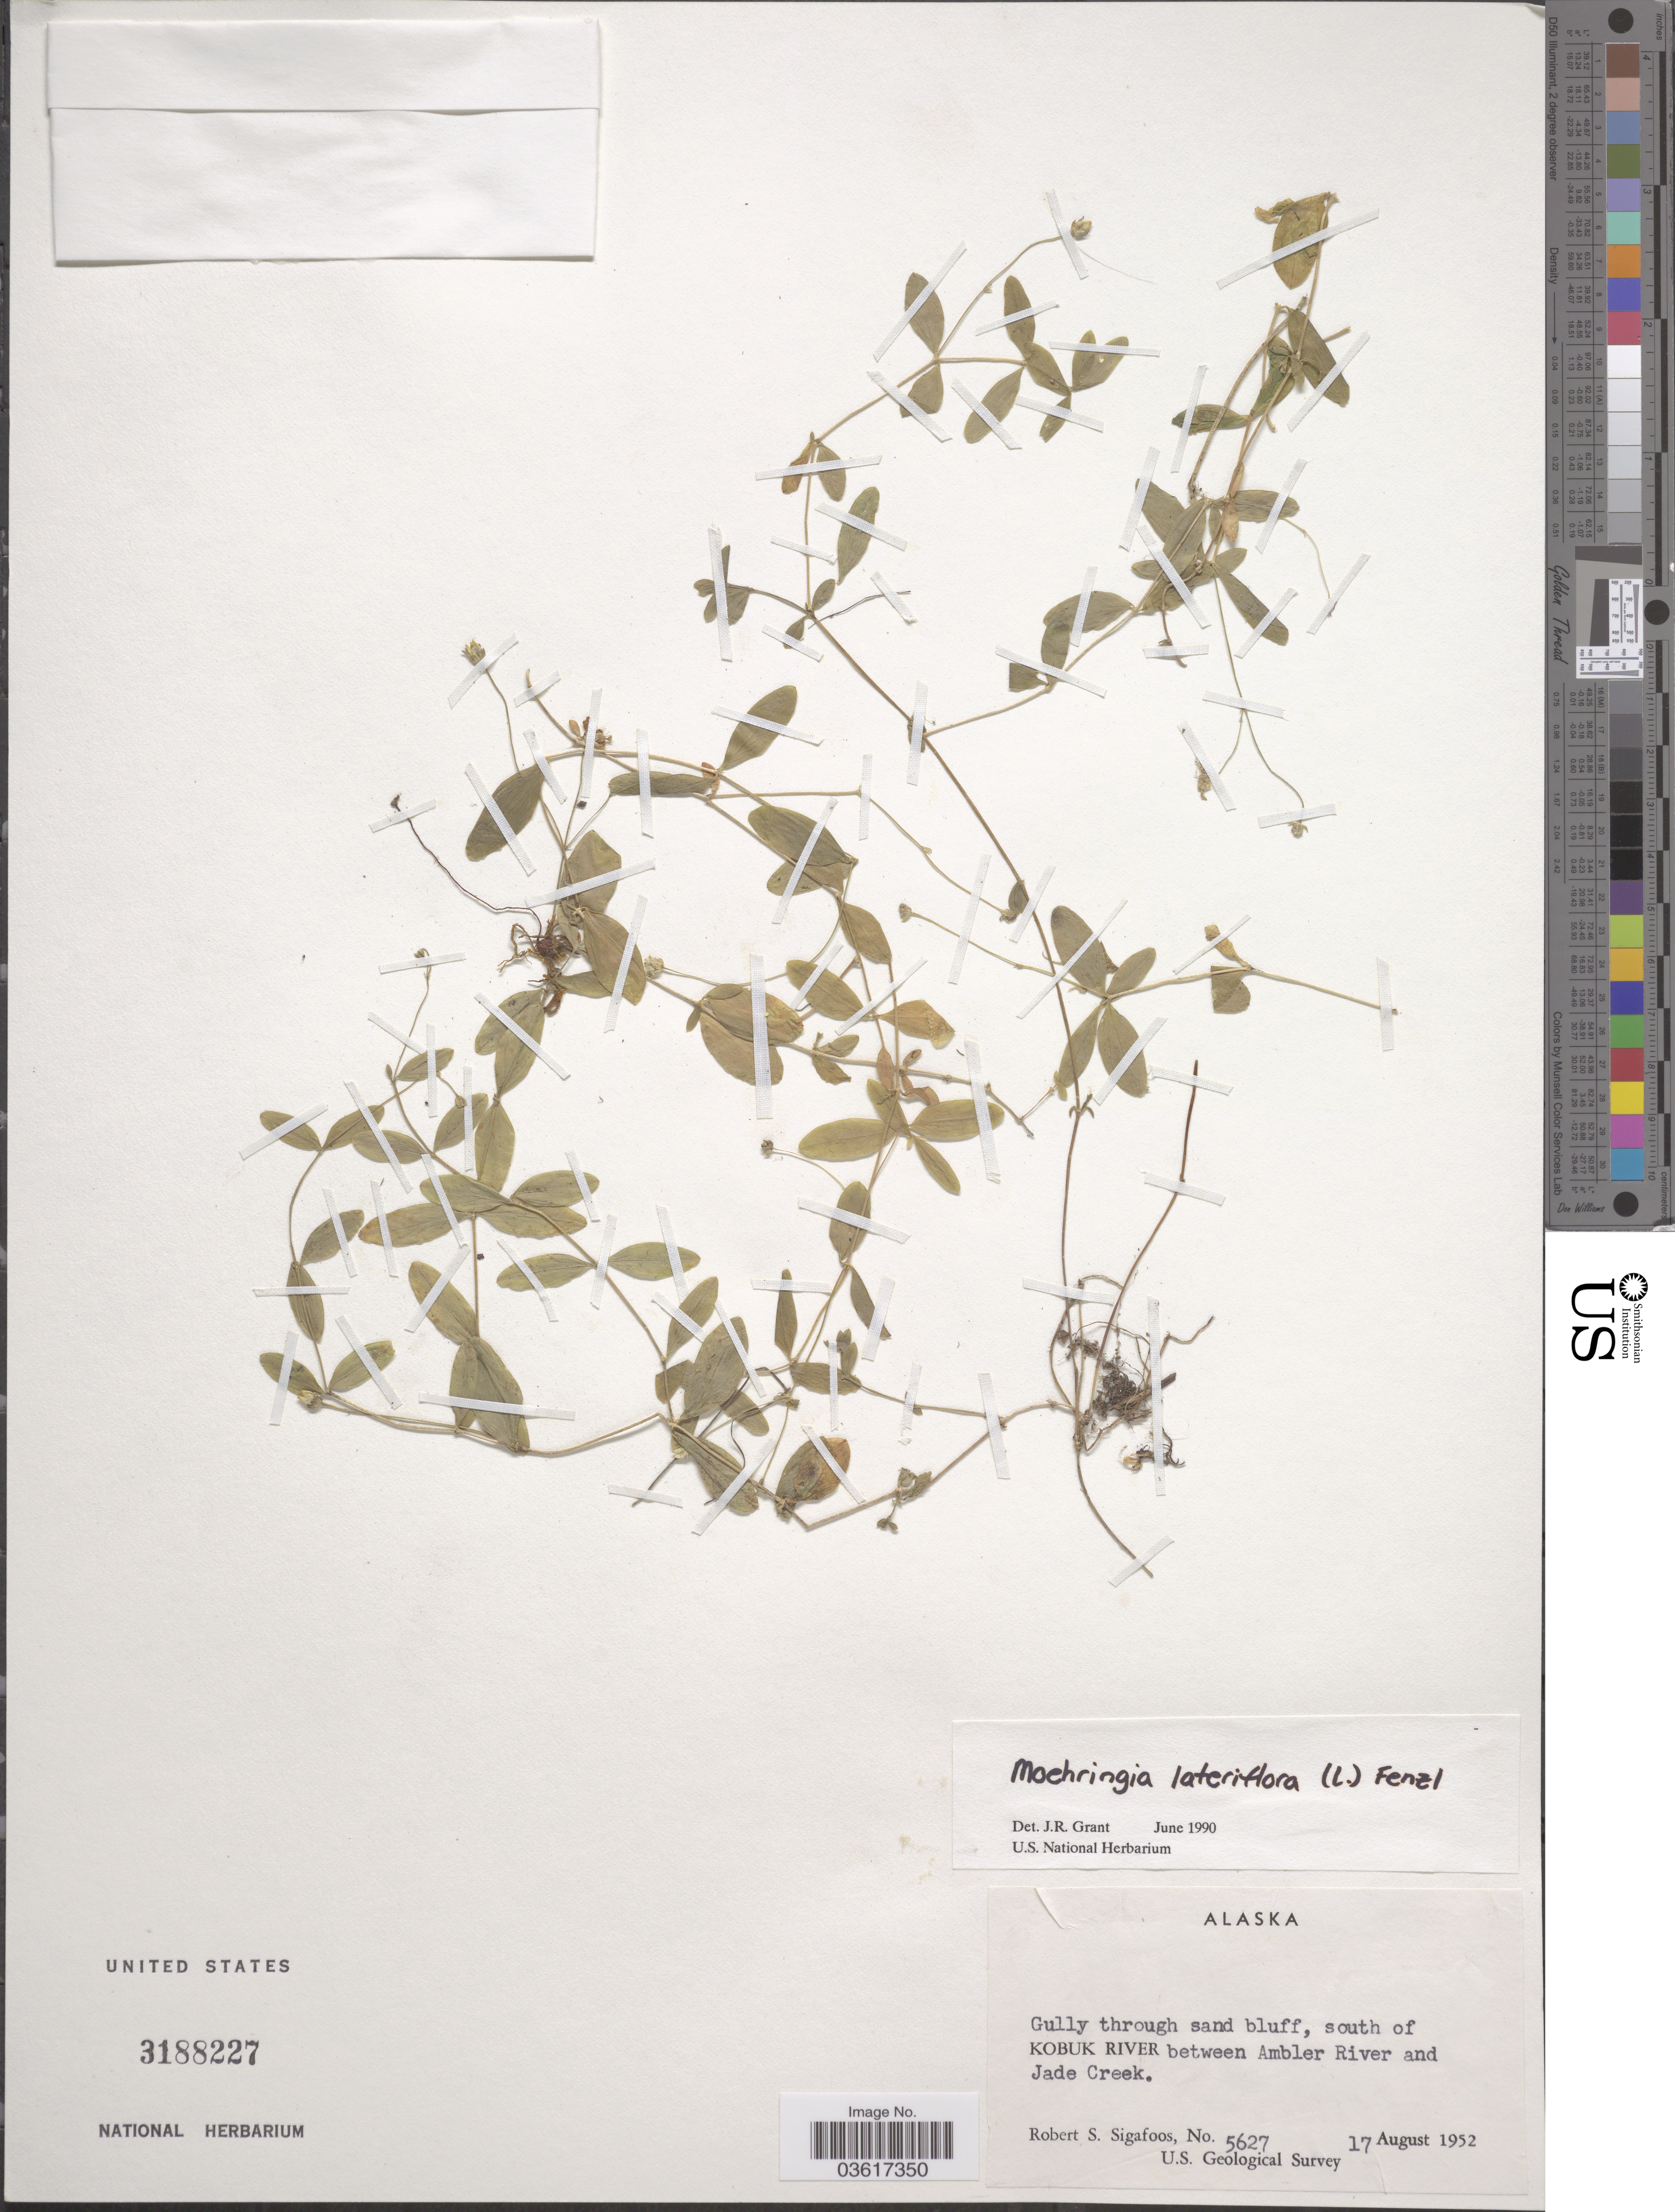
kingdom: Plantae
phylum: Tracheophyta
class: Magnoliopsida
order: Caryophyllales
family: Caryophyllaceae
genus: Moehringia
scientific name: Moehringia lateriflora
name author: (L.) Fenzl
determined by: Grant, J. R., (SWITZERLAND)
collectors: R. Sigafoos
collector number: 5627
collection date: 1952-08-17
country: United States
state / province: Alaska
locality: South of Kobuk River between Ambler River and Jade Creek.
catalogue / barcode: US 3188227